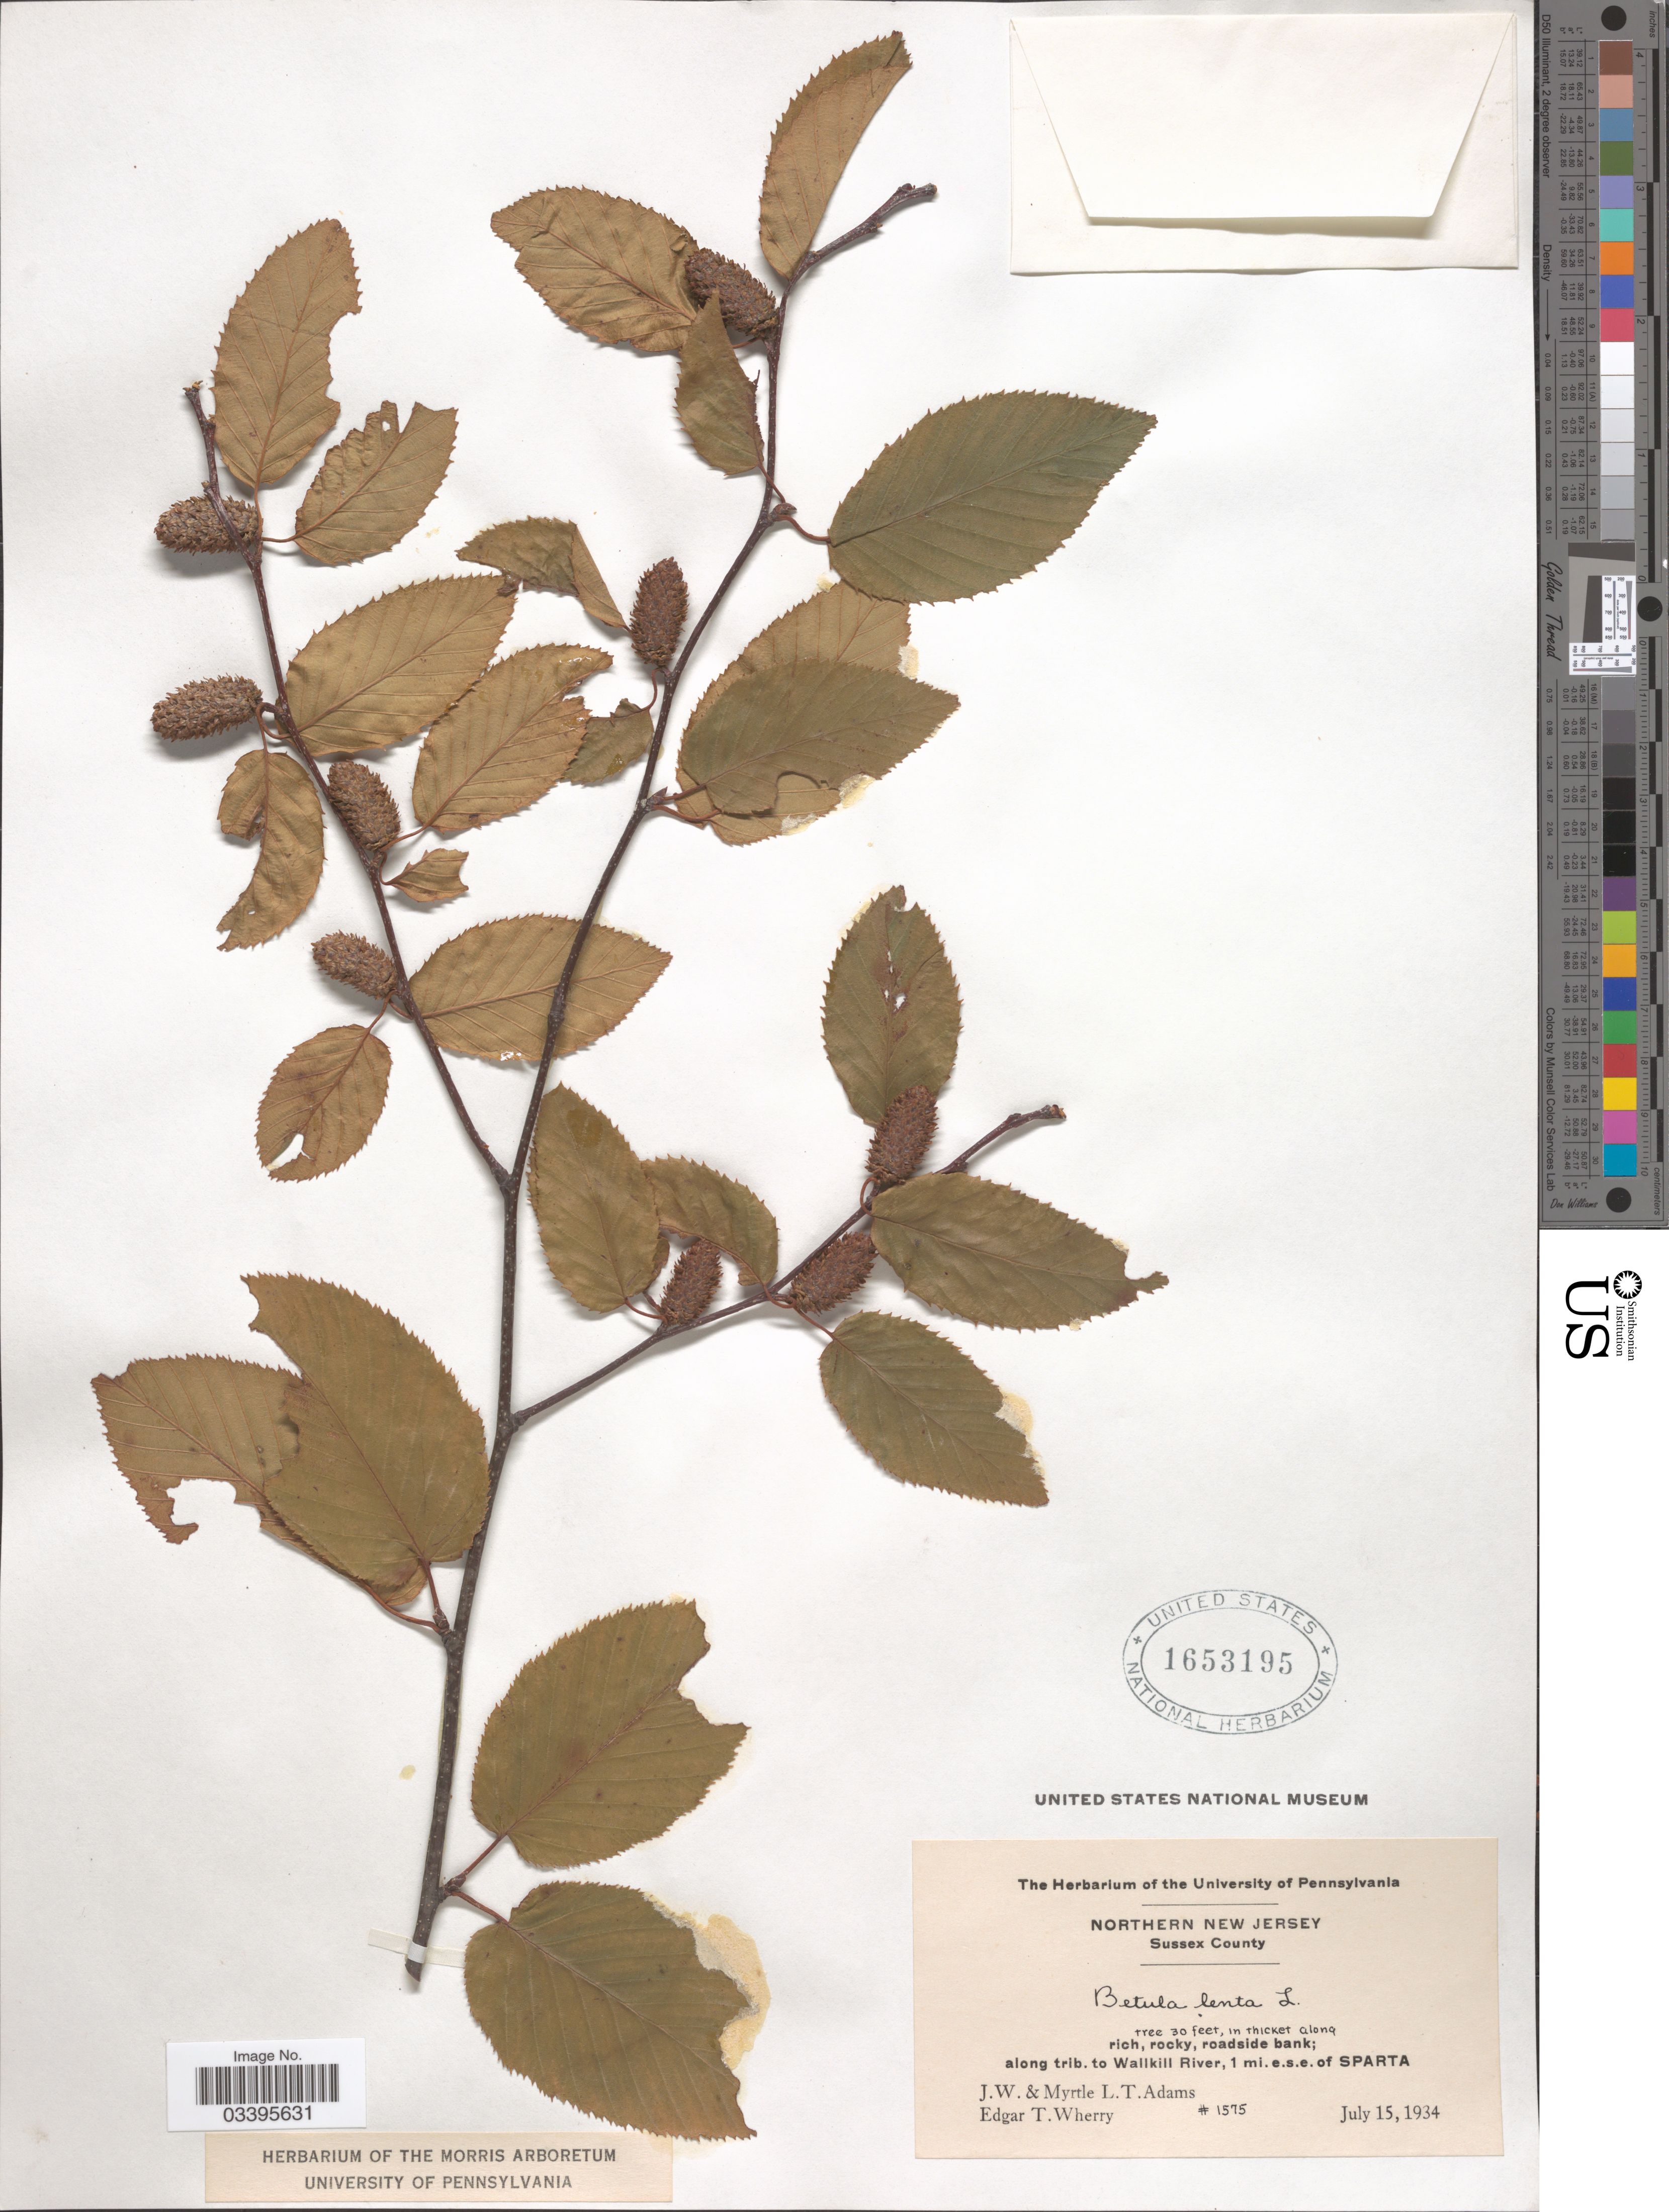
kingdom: Plantae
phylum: Tracheophyta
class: Magnoliopsida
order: Fagales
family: Betulaceae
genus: Betula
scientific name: Betula lenta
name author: L.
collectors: J. Adams, M. T. Adams & E. T. Wherry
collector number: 1575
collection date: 1934-07-15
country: United States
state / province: New Jersey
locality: Northern New Jersey. Sussex County. Along trib. to Wallkill River, 1 mi. e.s.e. of SPARTA.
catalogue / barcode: US 1653195